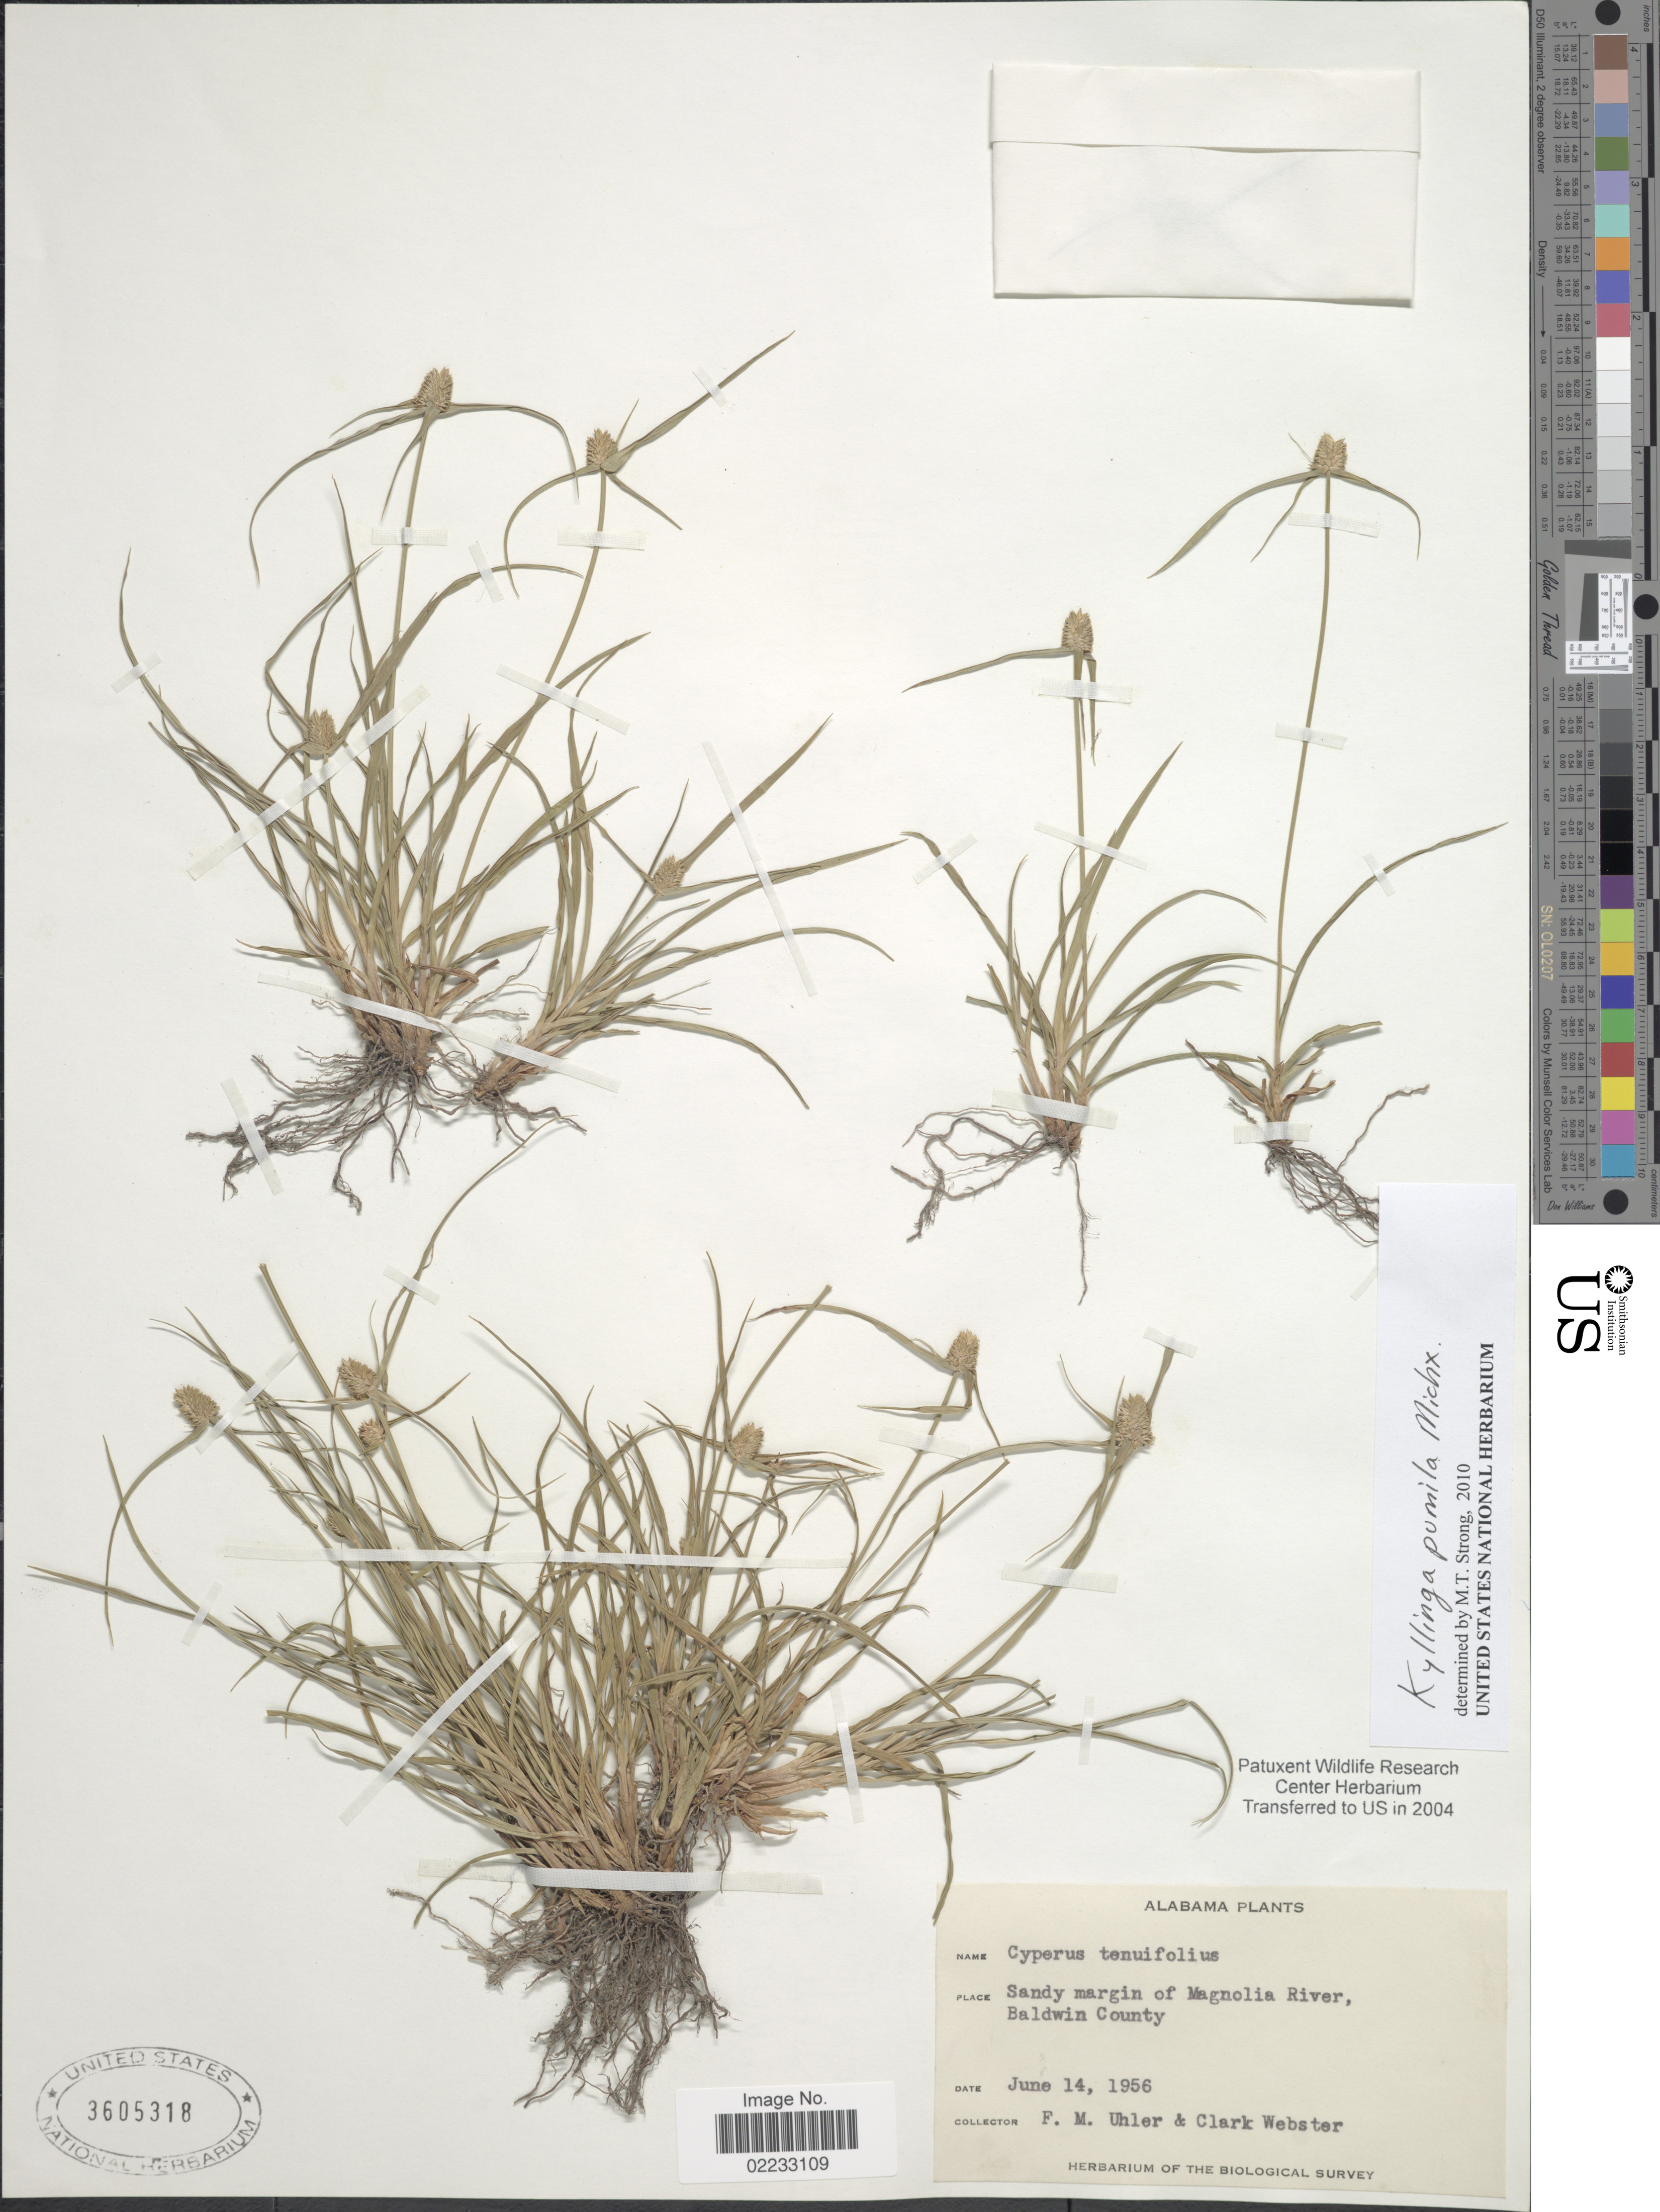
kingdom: Plantae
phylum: Tracheophyta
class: Liliopsida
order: Poales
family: Cyperaceae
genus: Cyperus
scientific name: Cyperus hortensis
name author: (Salzm. ex Steud.) Dorr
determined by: Strong, Mark T., (BOT), Smithsonian Institution - National Museum of Natural History (UNITED STATES)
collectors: F. M. Uhler & C. Webster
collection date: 1956-06-14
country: United States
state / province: Alabama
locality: Sandy margin of Magnolia River, Baldwin County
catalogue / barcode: US 3605318